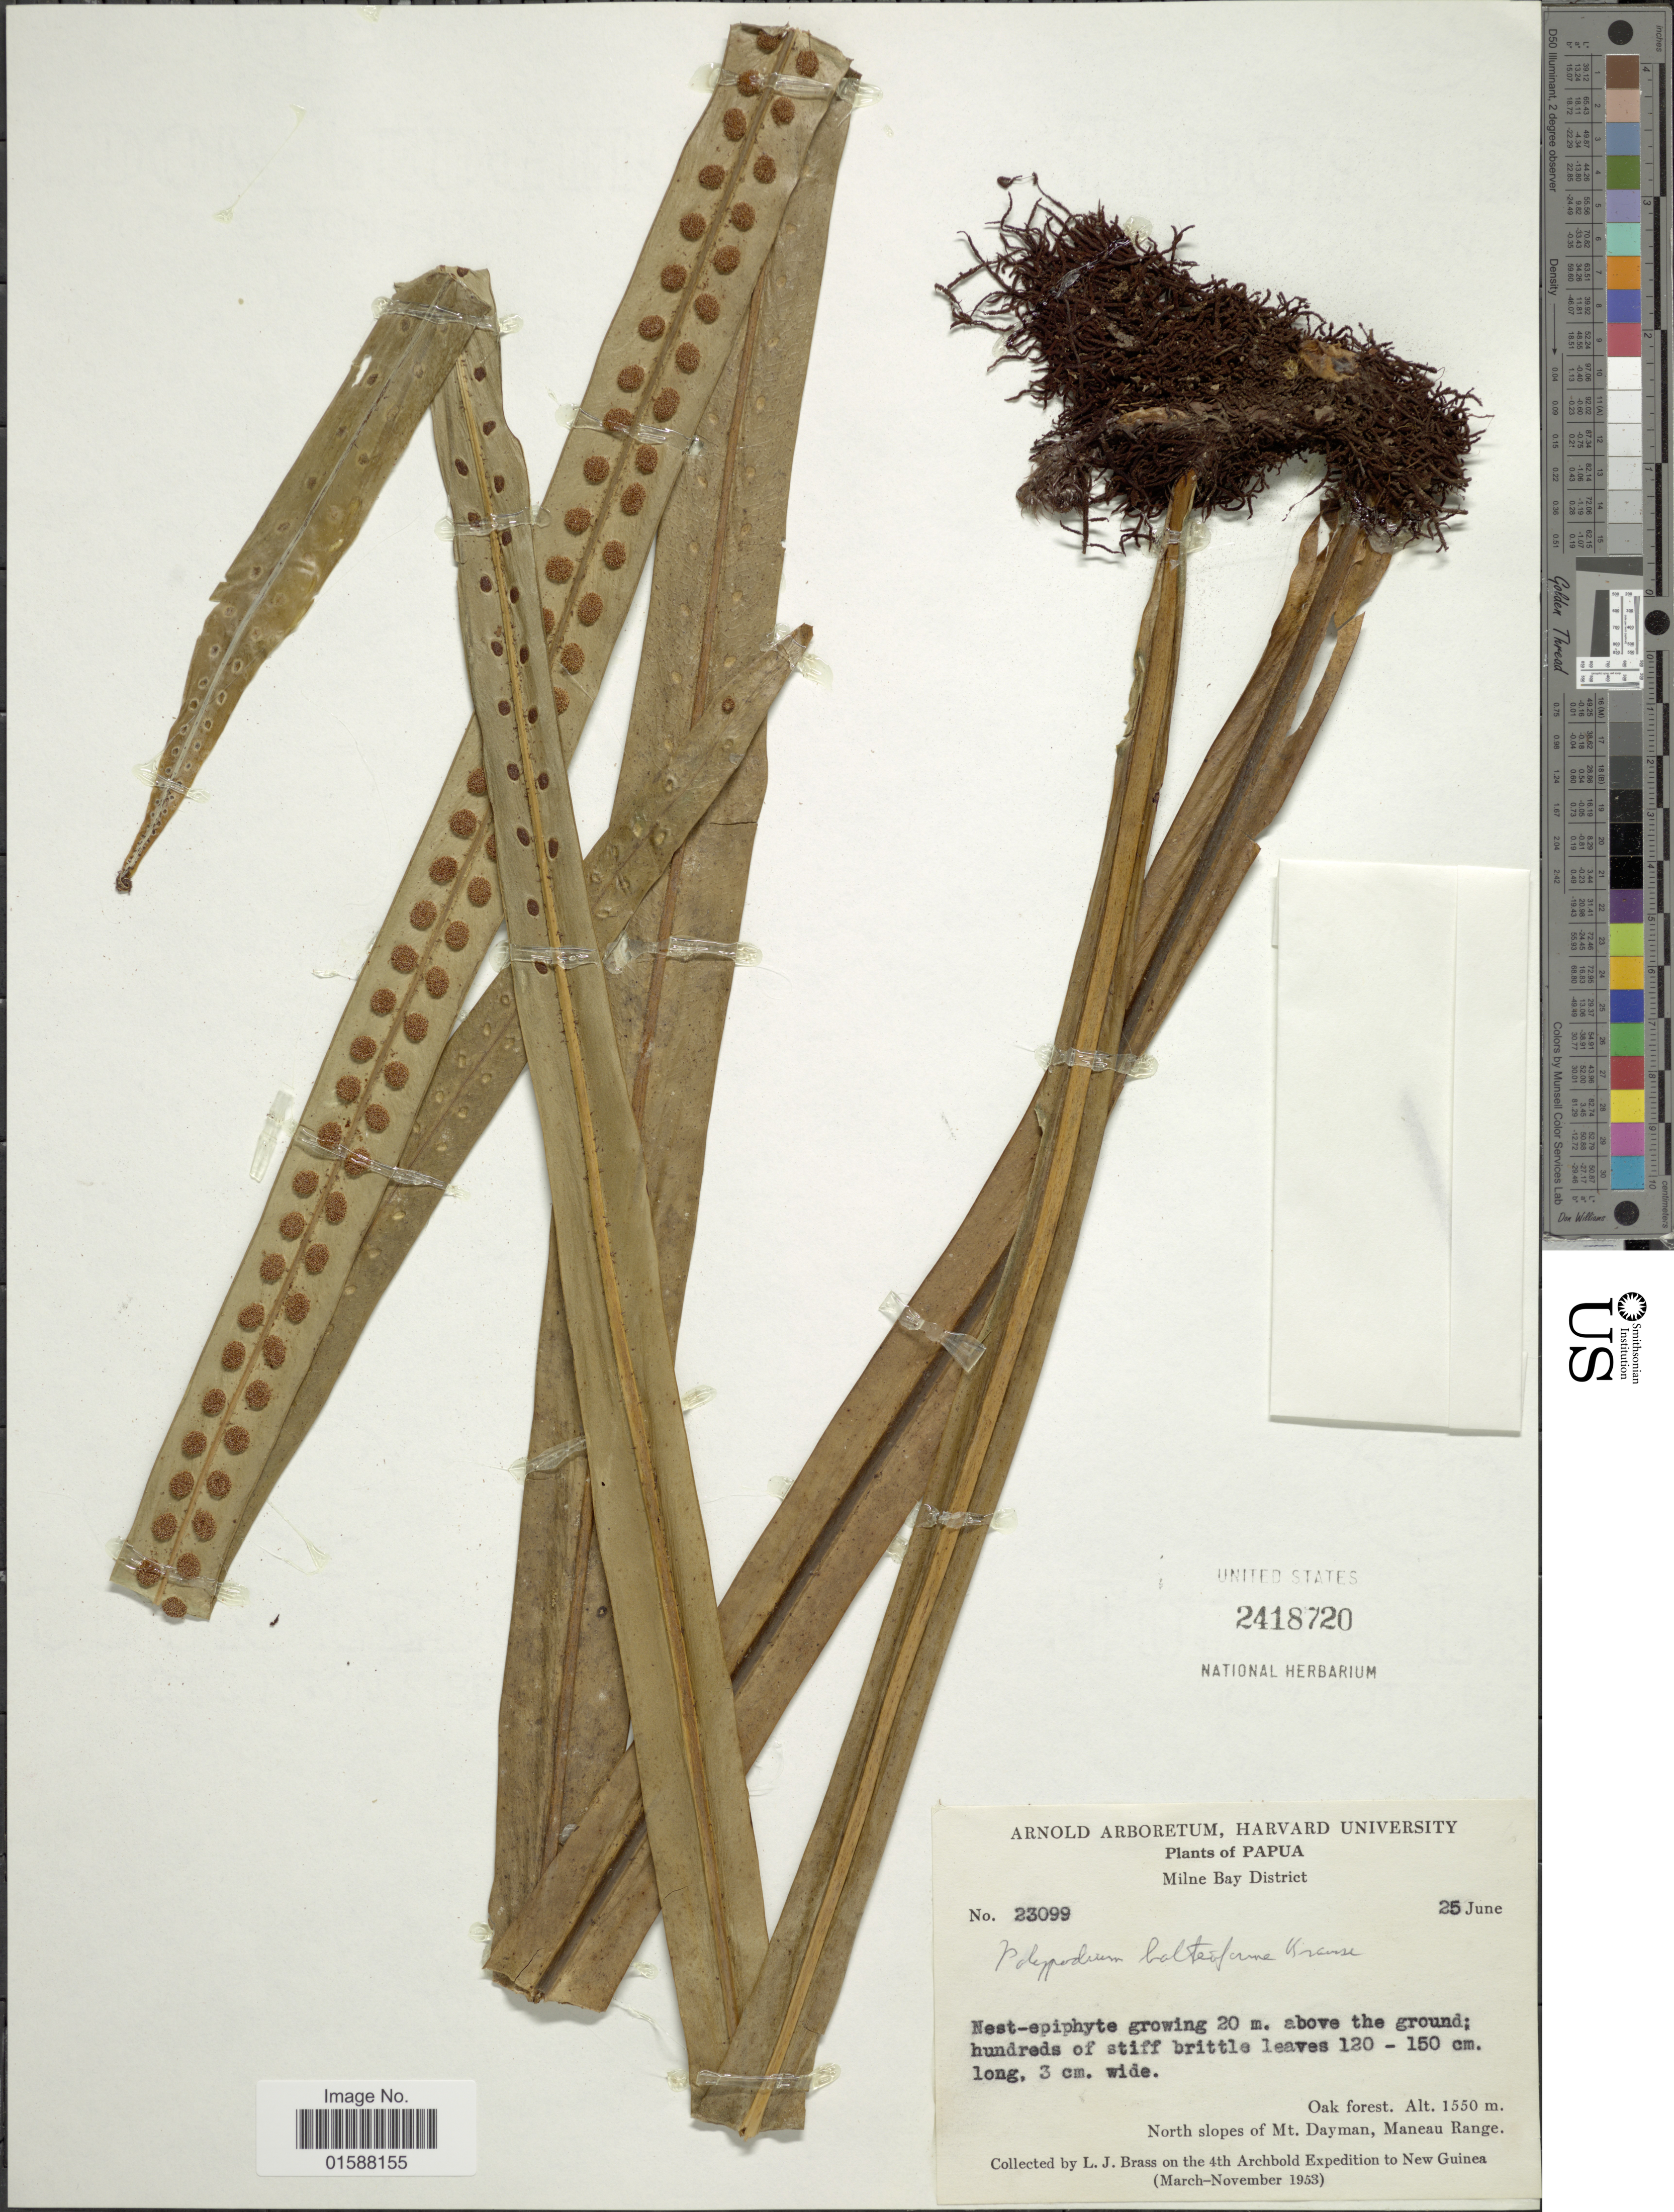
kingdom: Plantae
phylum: Tracheophyta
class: Polypodiopsida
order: Polypodiales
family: Polypodiaceae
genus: Lepisorus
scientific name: Lepisorus balteiformis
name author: (Brause) Hovenkamp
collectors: L. J. Brass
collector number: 23099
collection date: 1953-06-25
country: Papua New Guinea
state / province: Milne Bay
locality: Papua. New Guinea. Oak forest. North slopes of Mt. Dayman, Maneau Range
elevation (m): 1550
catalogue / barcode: US 2418720